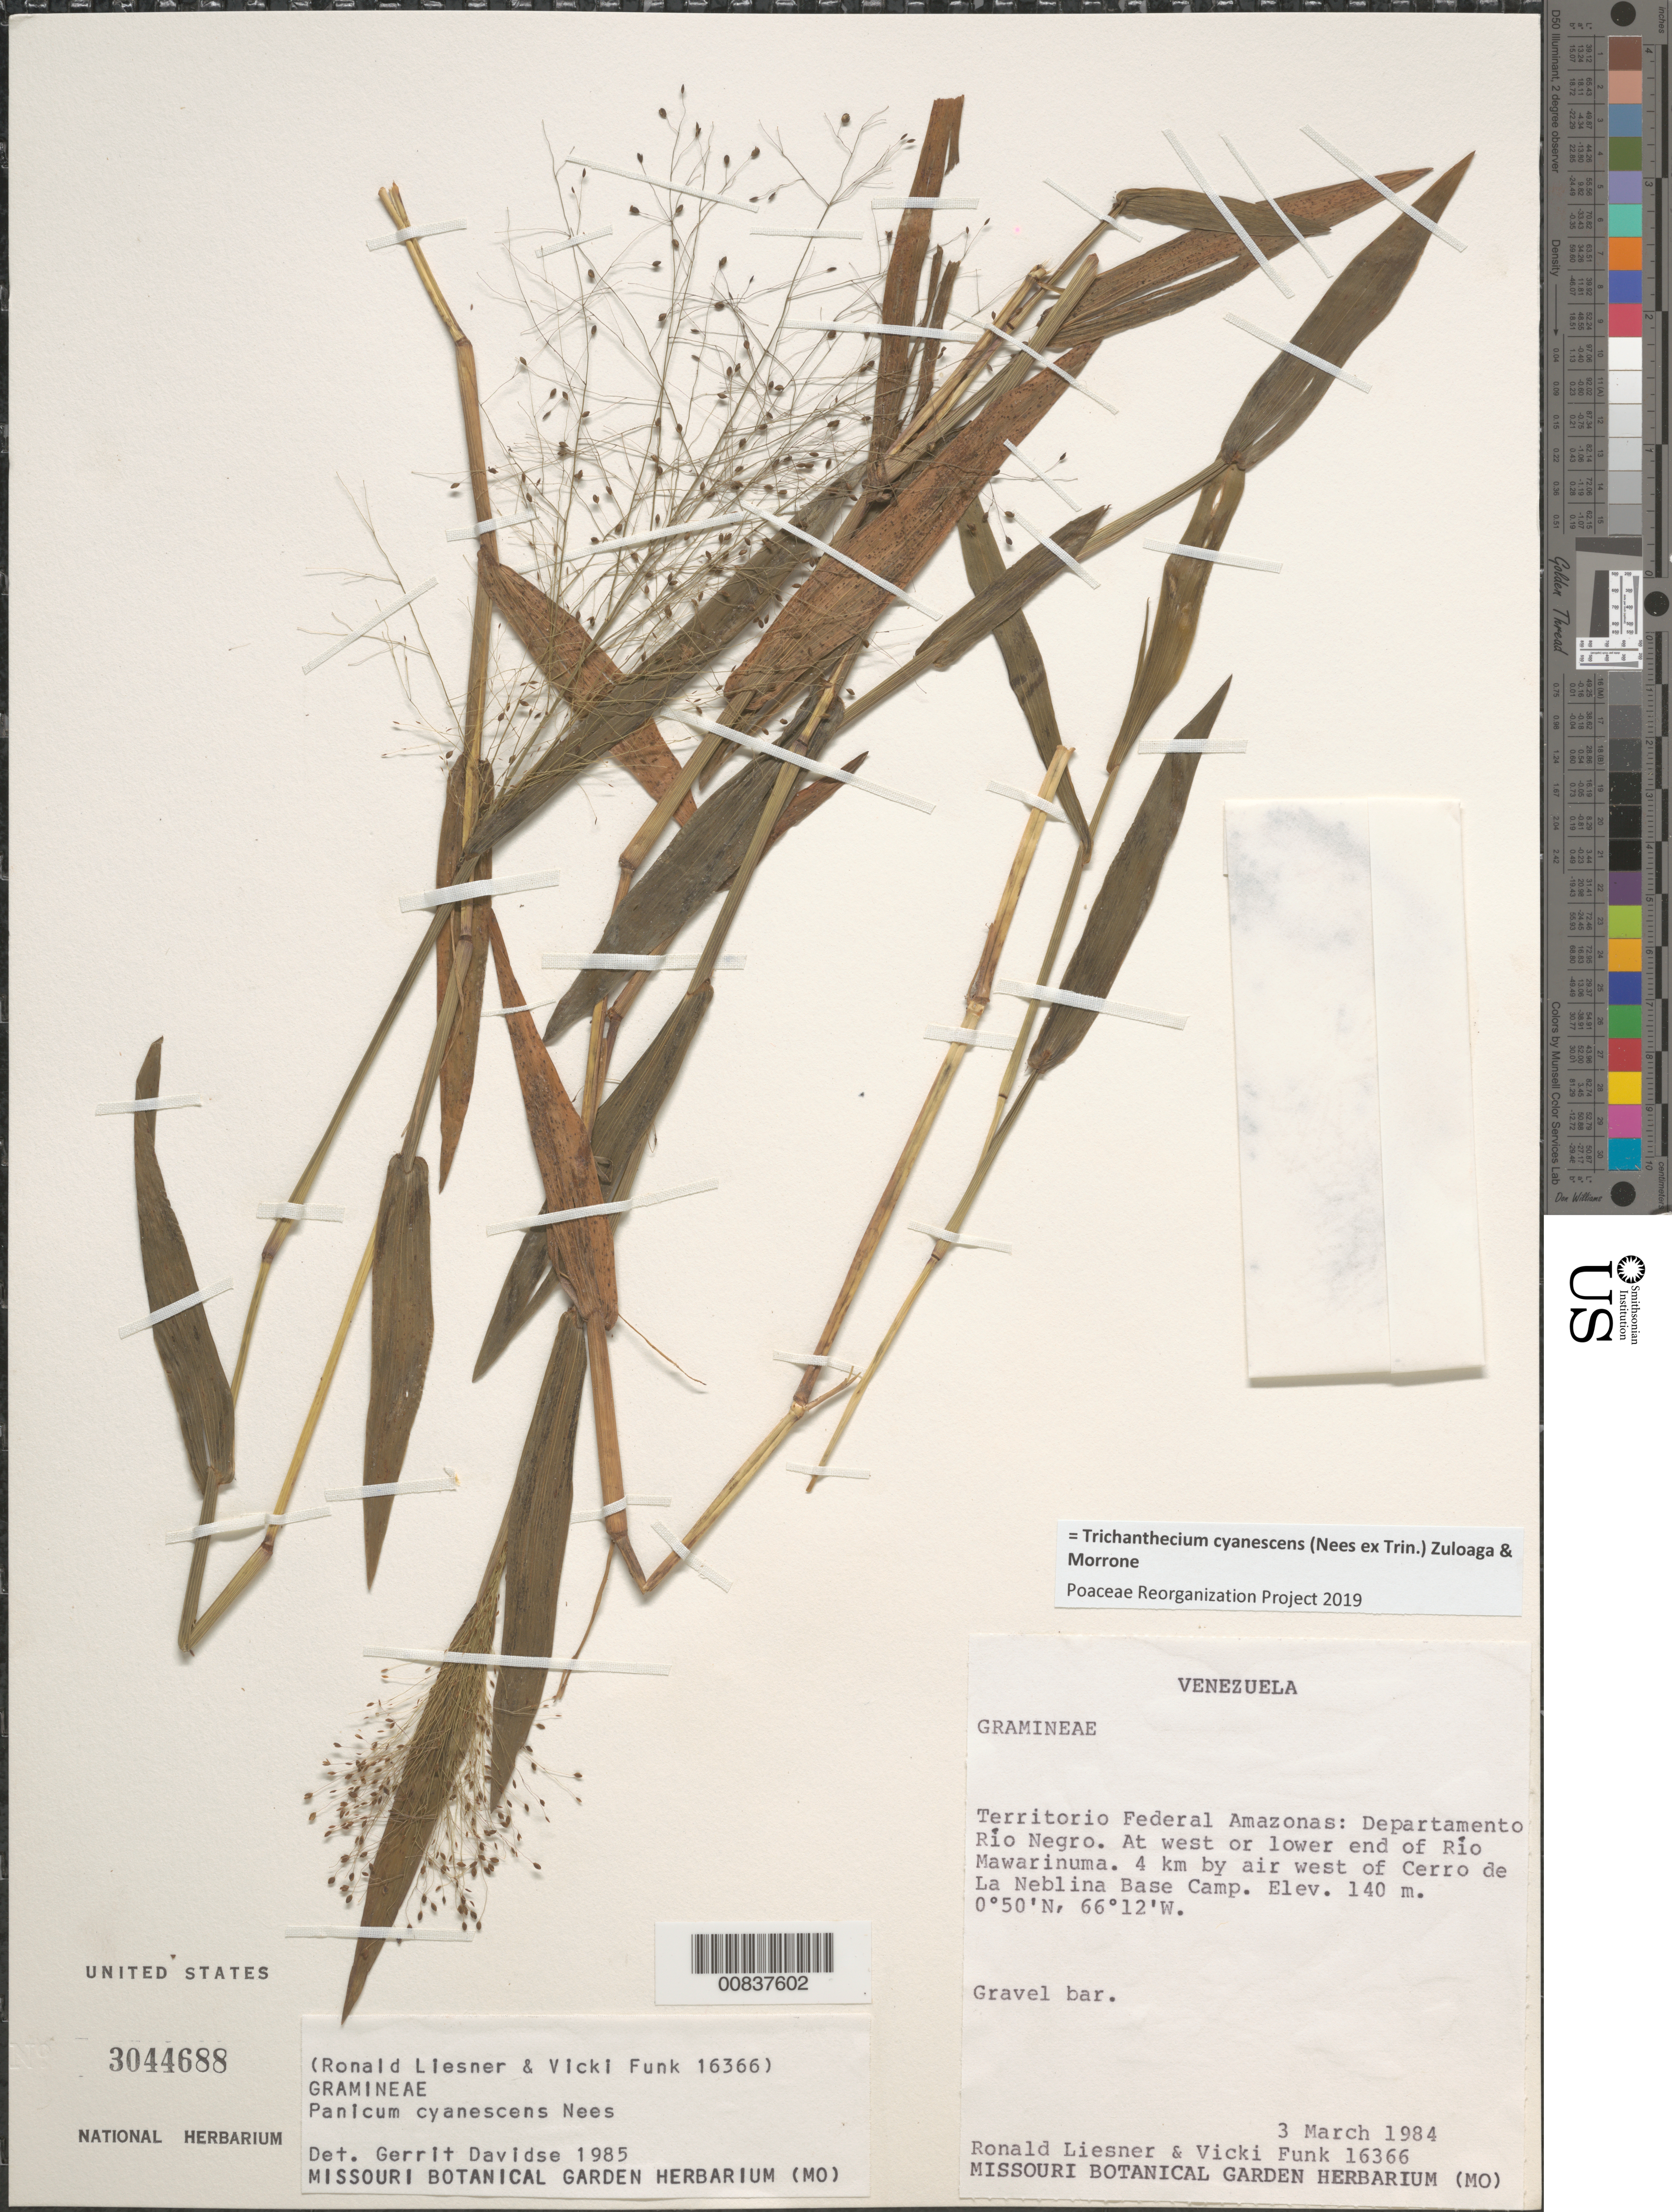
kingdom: Plantae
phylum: Tracheophyta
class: Liliopsida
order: Poales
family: Poaceae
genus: Panicum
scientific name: Panicum cyanescens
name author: Nees ex Trin.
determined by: Davidse, Gerrit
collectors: R. L. Liesner & V. Funk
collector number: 16366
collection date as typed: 3-Mar-84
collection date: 1984-03-03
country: Venezuela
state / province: Amazonas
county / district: Río Negro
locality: Río Mawarinuma, at west or lower end; 4 km by air W of Cerro de La Neblina Base Camp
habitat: Gravel bar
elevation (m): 140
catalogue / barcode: US 3044688